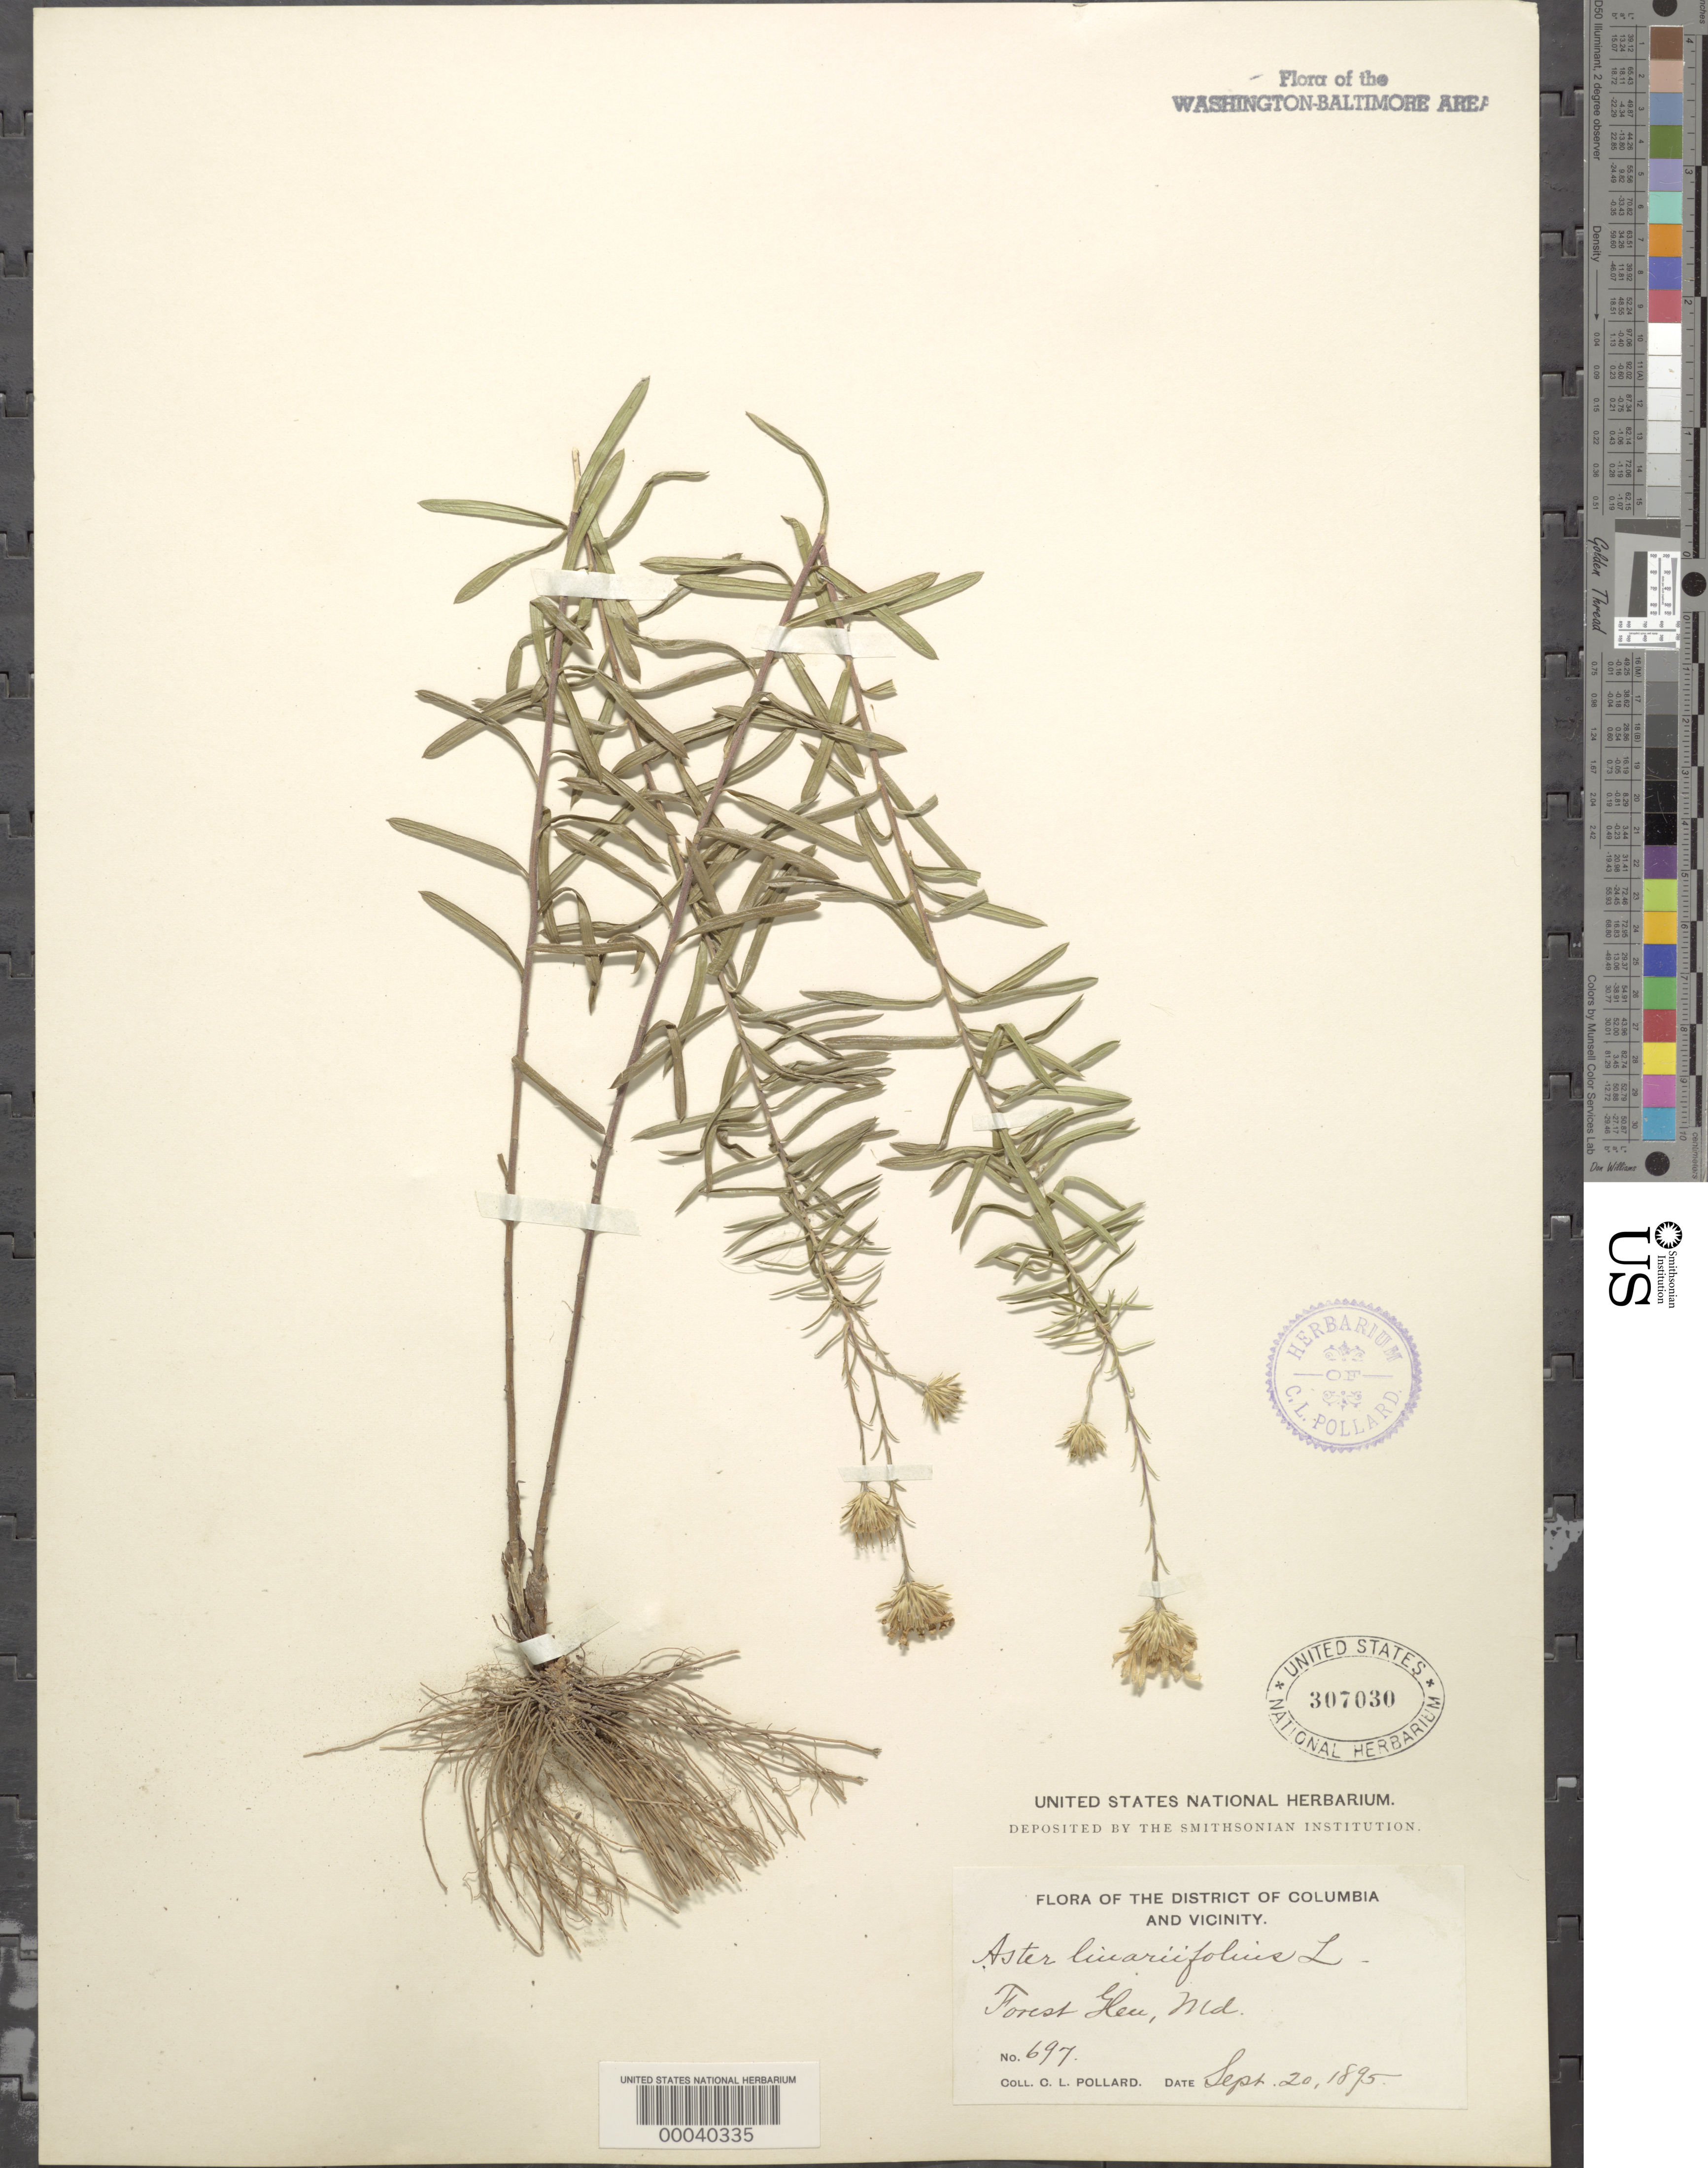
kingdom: Plantae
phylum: Tracheophyta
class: Magnoliopsida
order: Asterales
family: Asteraceae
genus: Ionactis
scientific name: Ionactis linariifolia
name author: (L.) Greene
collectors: C. L. Pollard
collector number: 697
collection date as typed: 20 Sep 1895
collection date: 1895-09-20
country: United States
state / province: Maryland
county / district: Montgomery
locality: Forest Glen vicinity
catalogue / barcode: US 307030